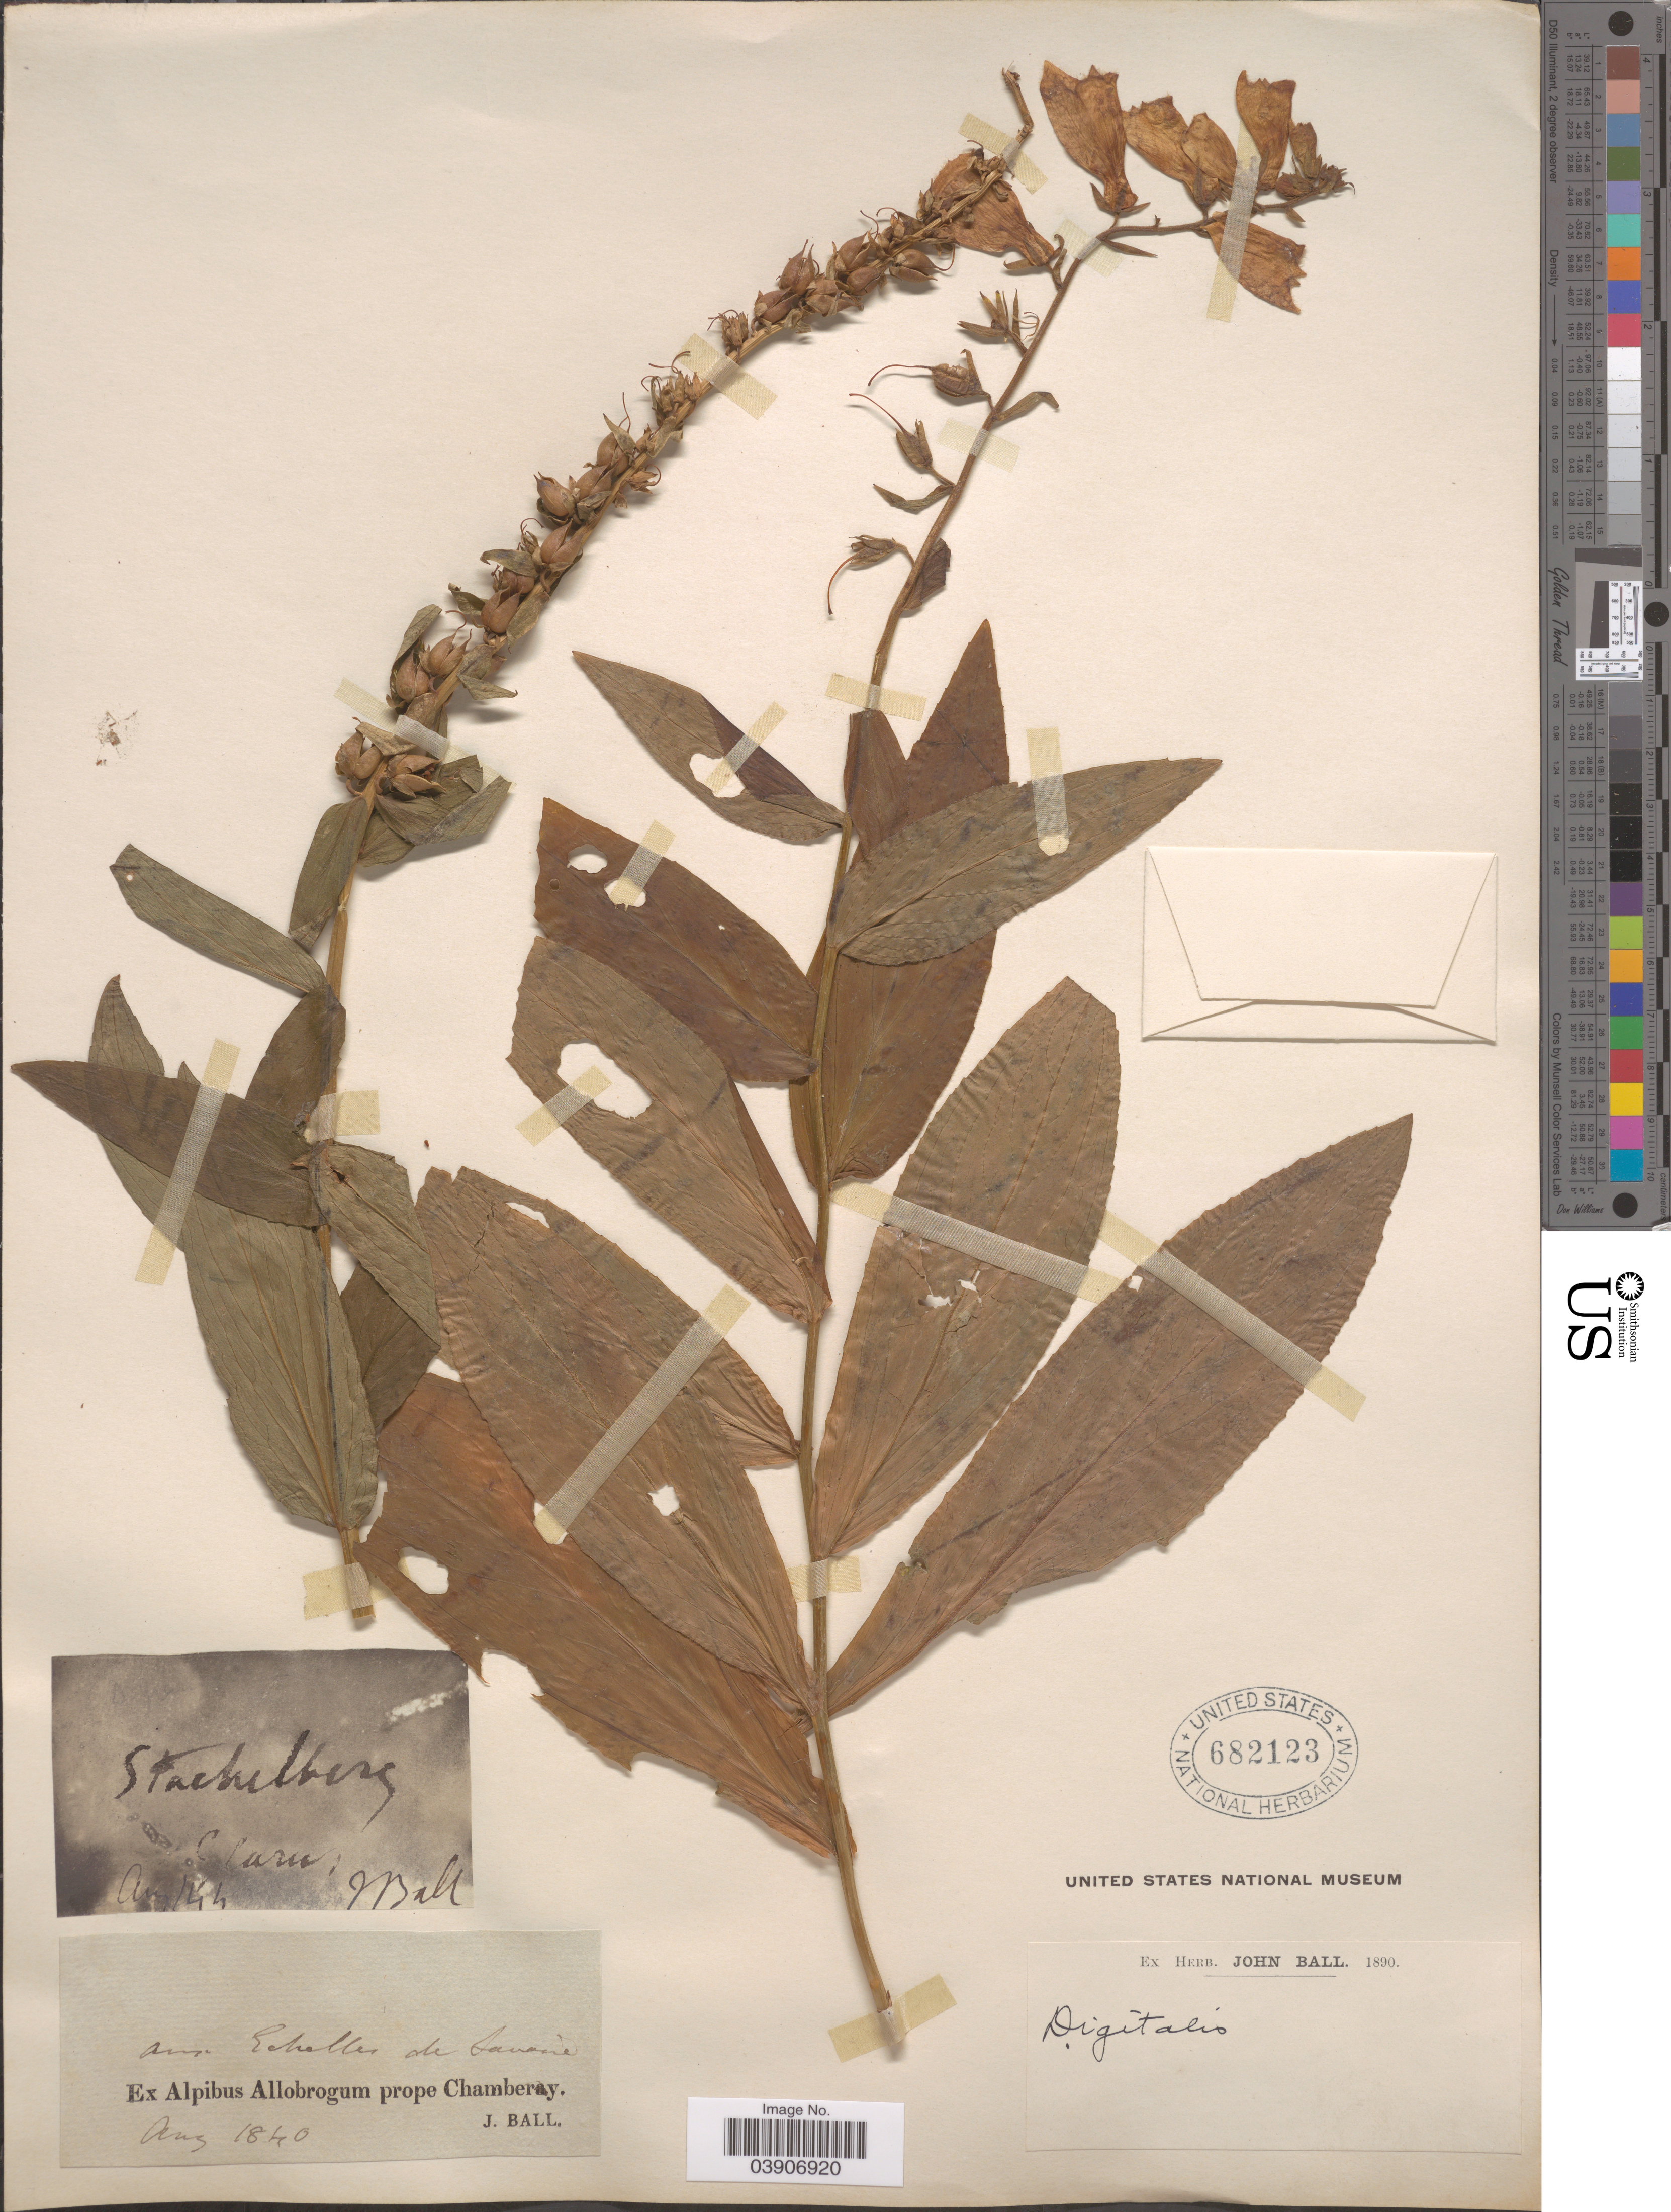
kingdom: Plantae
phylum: Tracheophyta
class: Magnoliopsida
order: Lamiales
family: Plantaginaceae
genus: Digitalis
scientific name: Digitalis sp.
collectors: J. Ball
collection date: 1840-08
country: France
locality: Stachelberg [interpreted]. Ex Alpibus Allobrogum prope Chamberay.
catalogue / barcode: US 682123